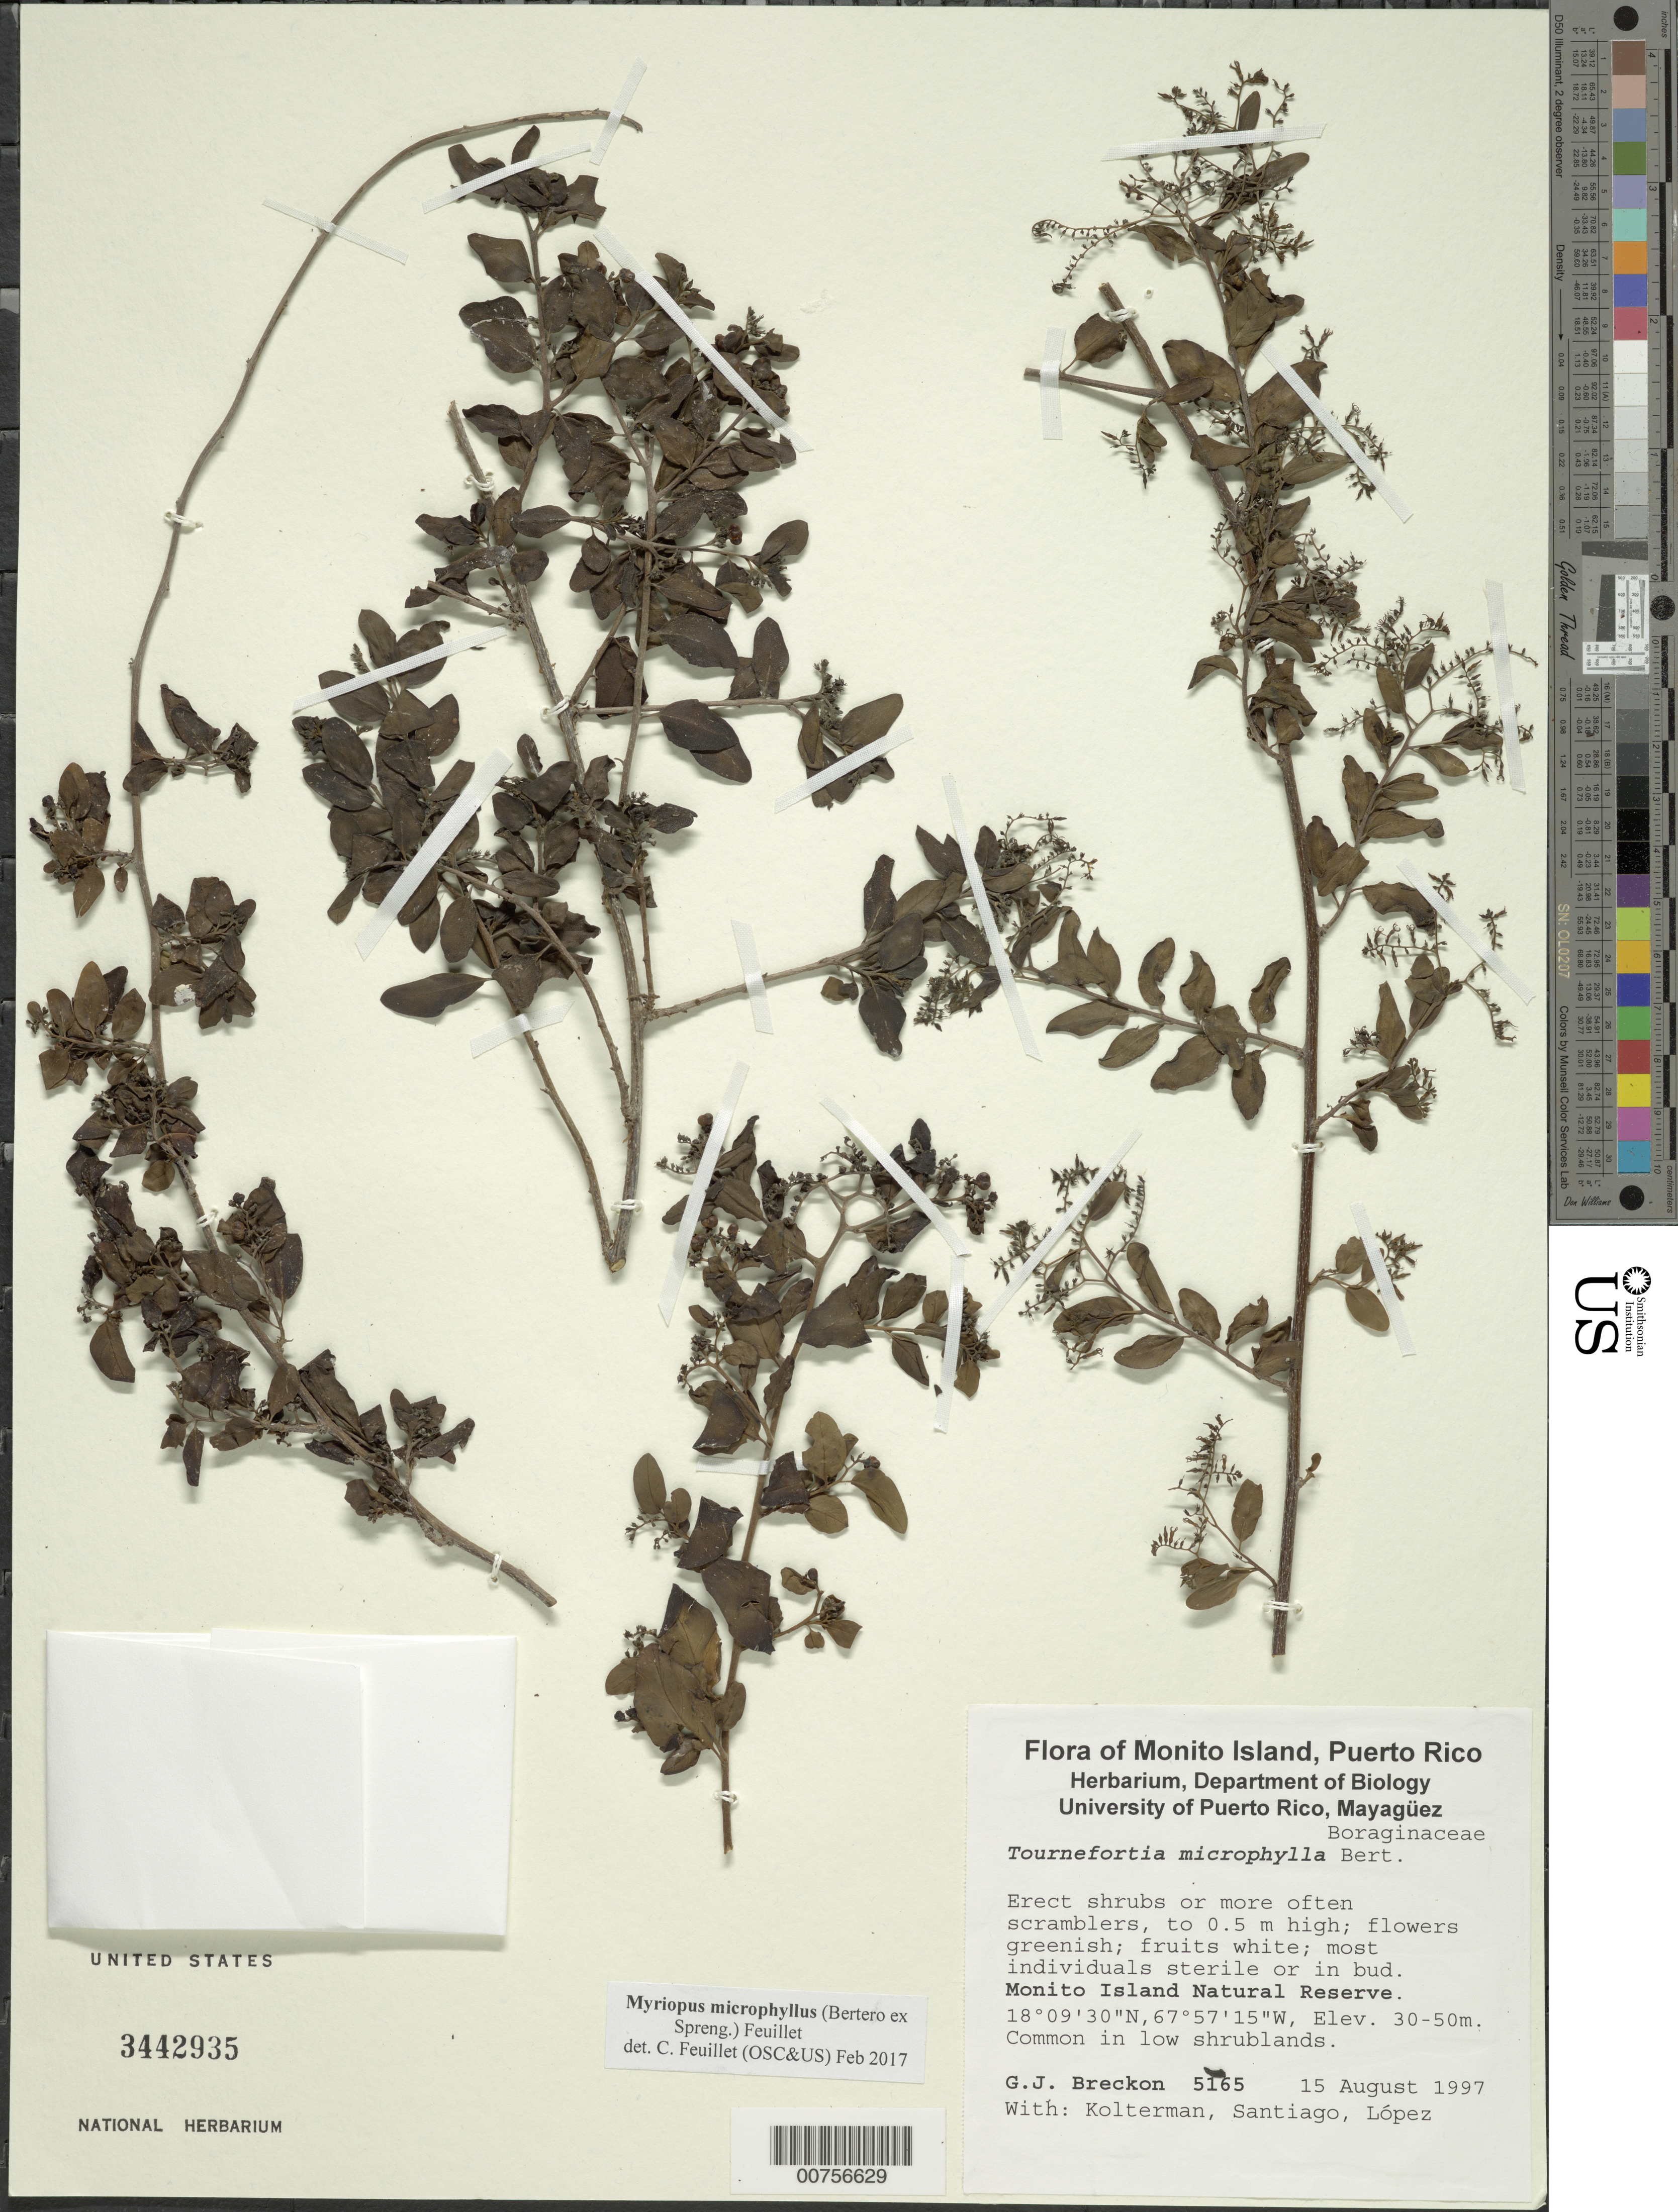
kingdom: Plantae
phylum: Tracheophyta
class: Magnoliopsida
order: Boraginales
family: Heliotropiaceae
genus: Myriopus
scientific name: Myriopus microphyllus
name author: (Bertero ex Spreng.) Feuillet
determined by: Feuillet, C.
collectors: G. J. Breckon, -. Kolterman, -. Santiago & -. Lopez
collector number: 5165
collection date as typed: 15 Aug 1997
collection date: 1997-08-15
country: Puerto Rico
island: Monito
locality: Monito Island Natural Reserve.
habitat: Common in low shrublands.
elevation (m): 30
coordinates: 18.15833333, -67.95416667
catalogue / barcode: US 3442935